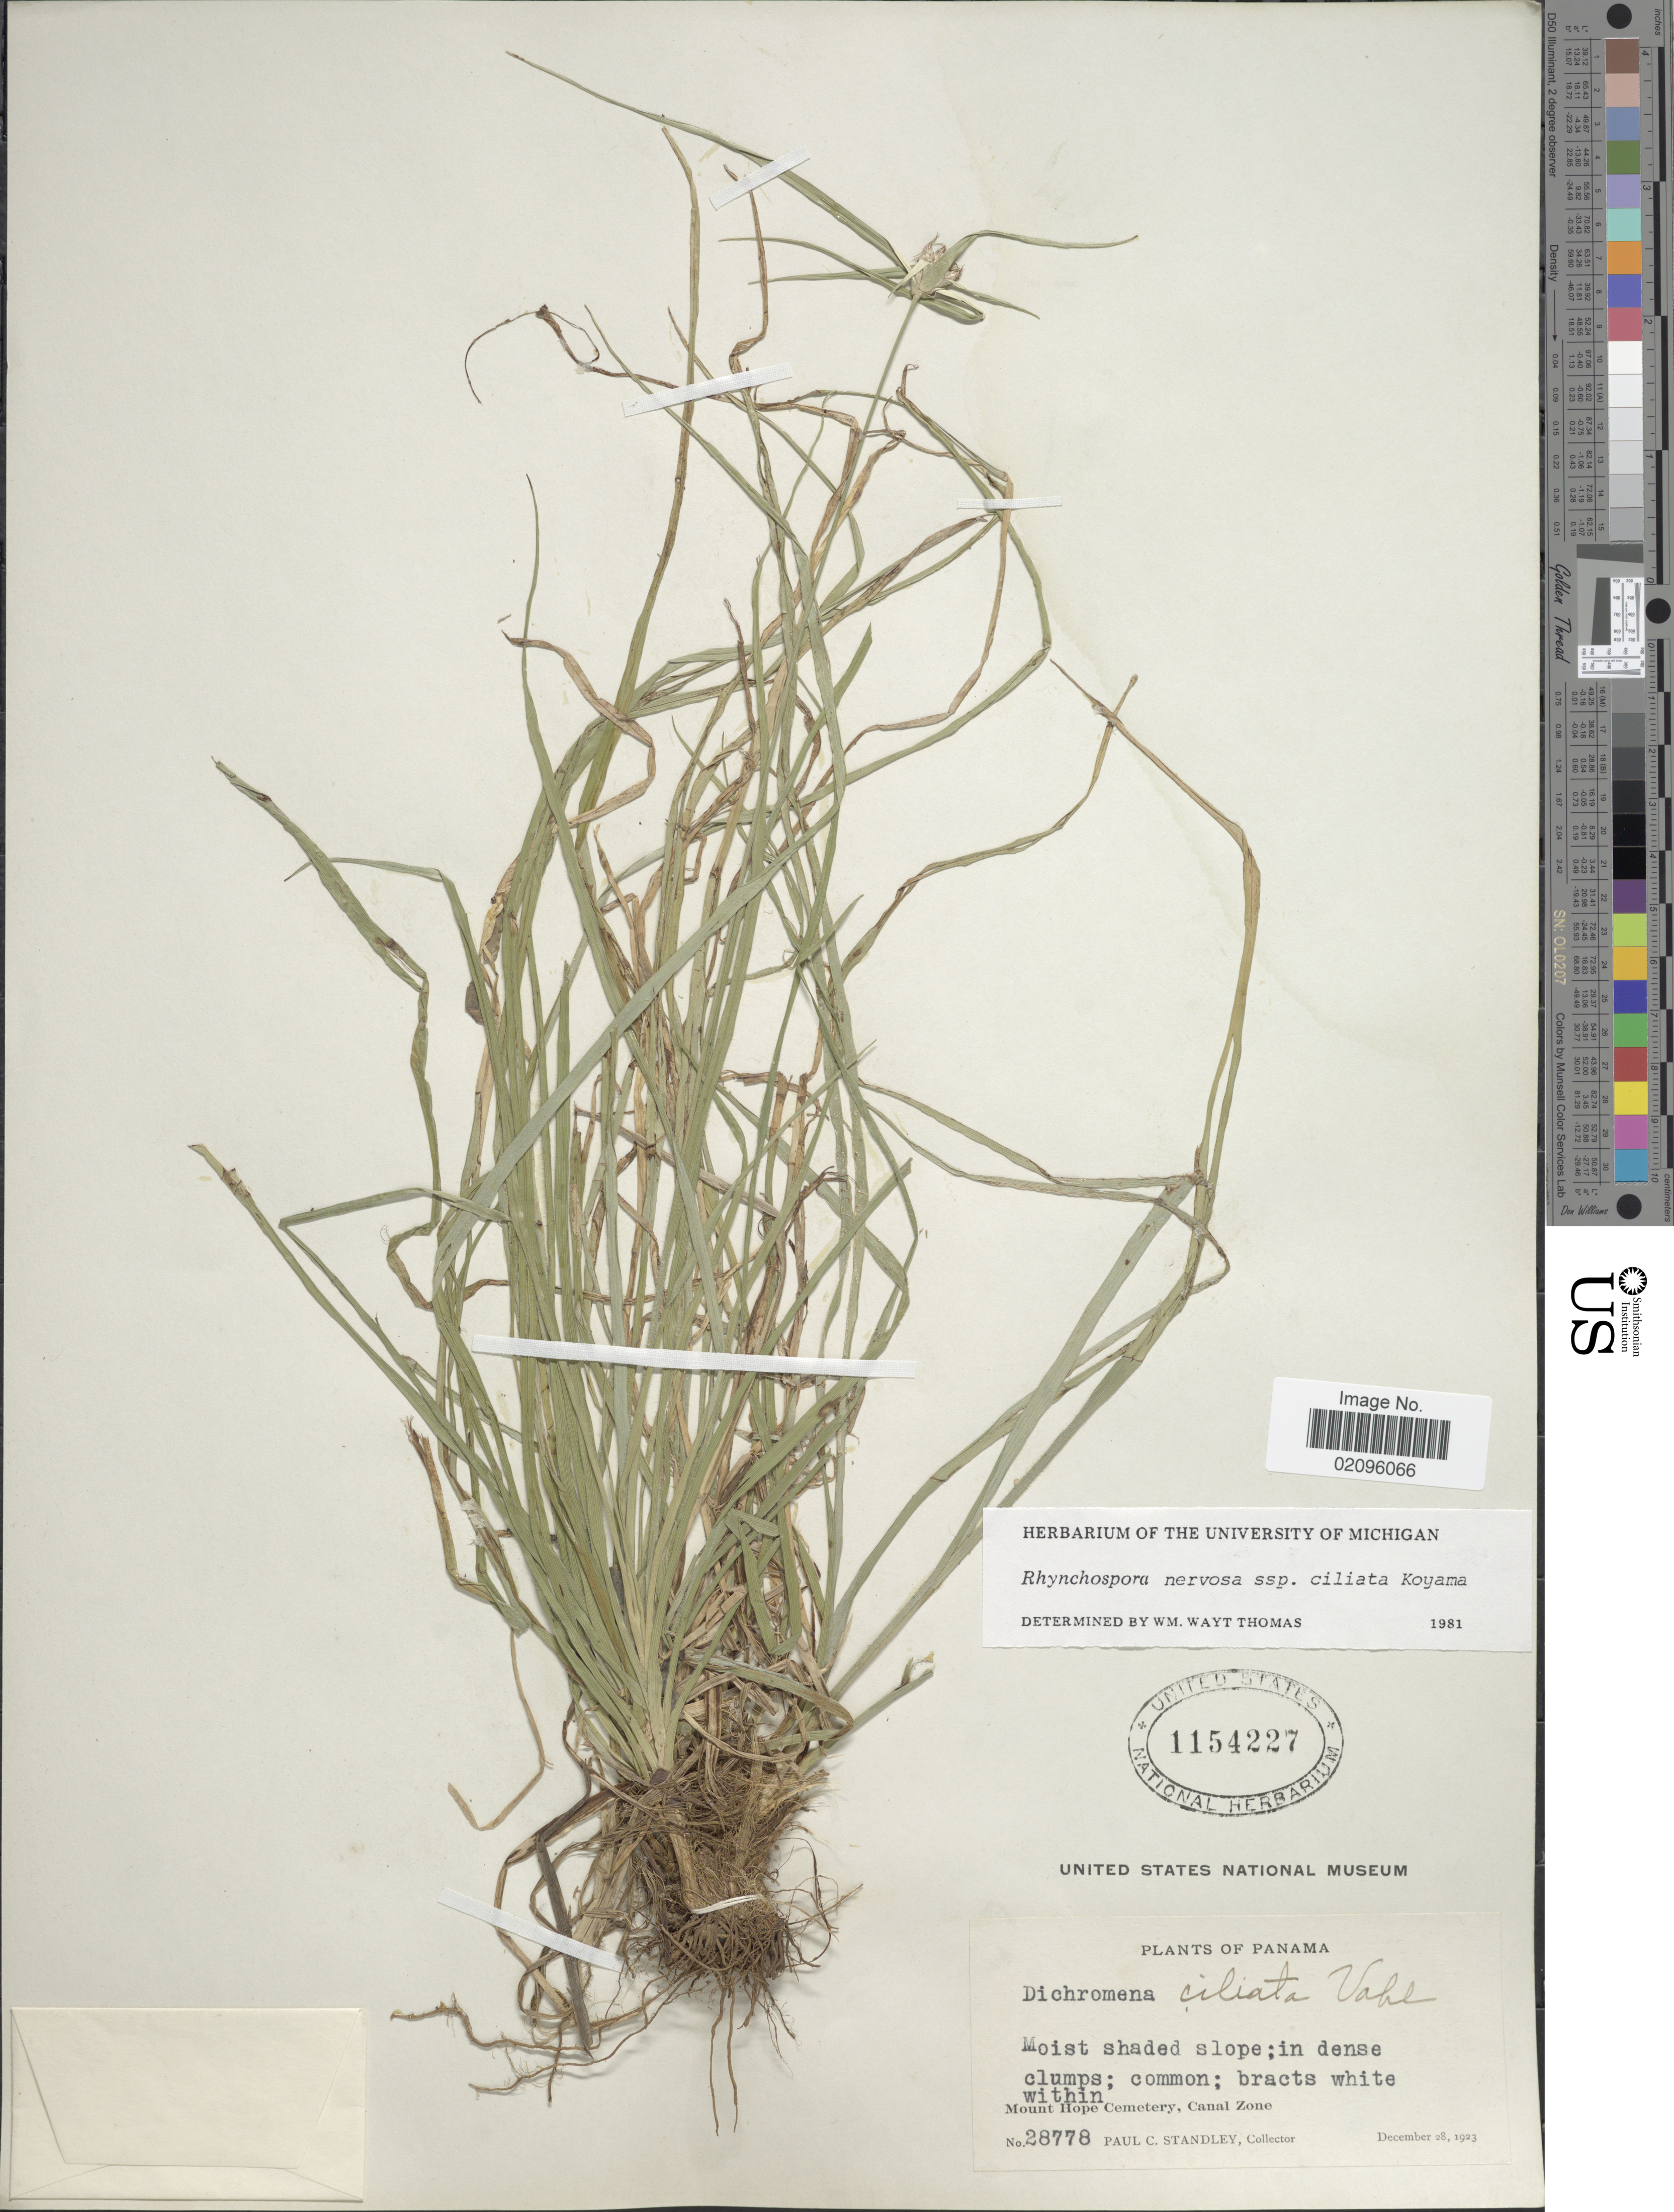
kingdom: Plantae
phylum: Tracheophyta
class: Liliopsida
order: Poales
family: Cyperaceae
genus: Rhynchospora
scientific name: Rhynchospora nervosa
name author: (Vahl) Boeckeler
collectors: P. C. Standley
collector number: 28778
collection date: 1923-12-28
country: Panama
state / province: Colón / Panamá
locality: Moist shaded slope, Mount Hope Cemetery, Canal Zone.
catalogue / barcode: US 1154227